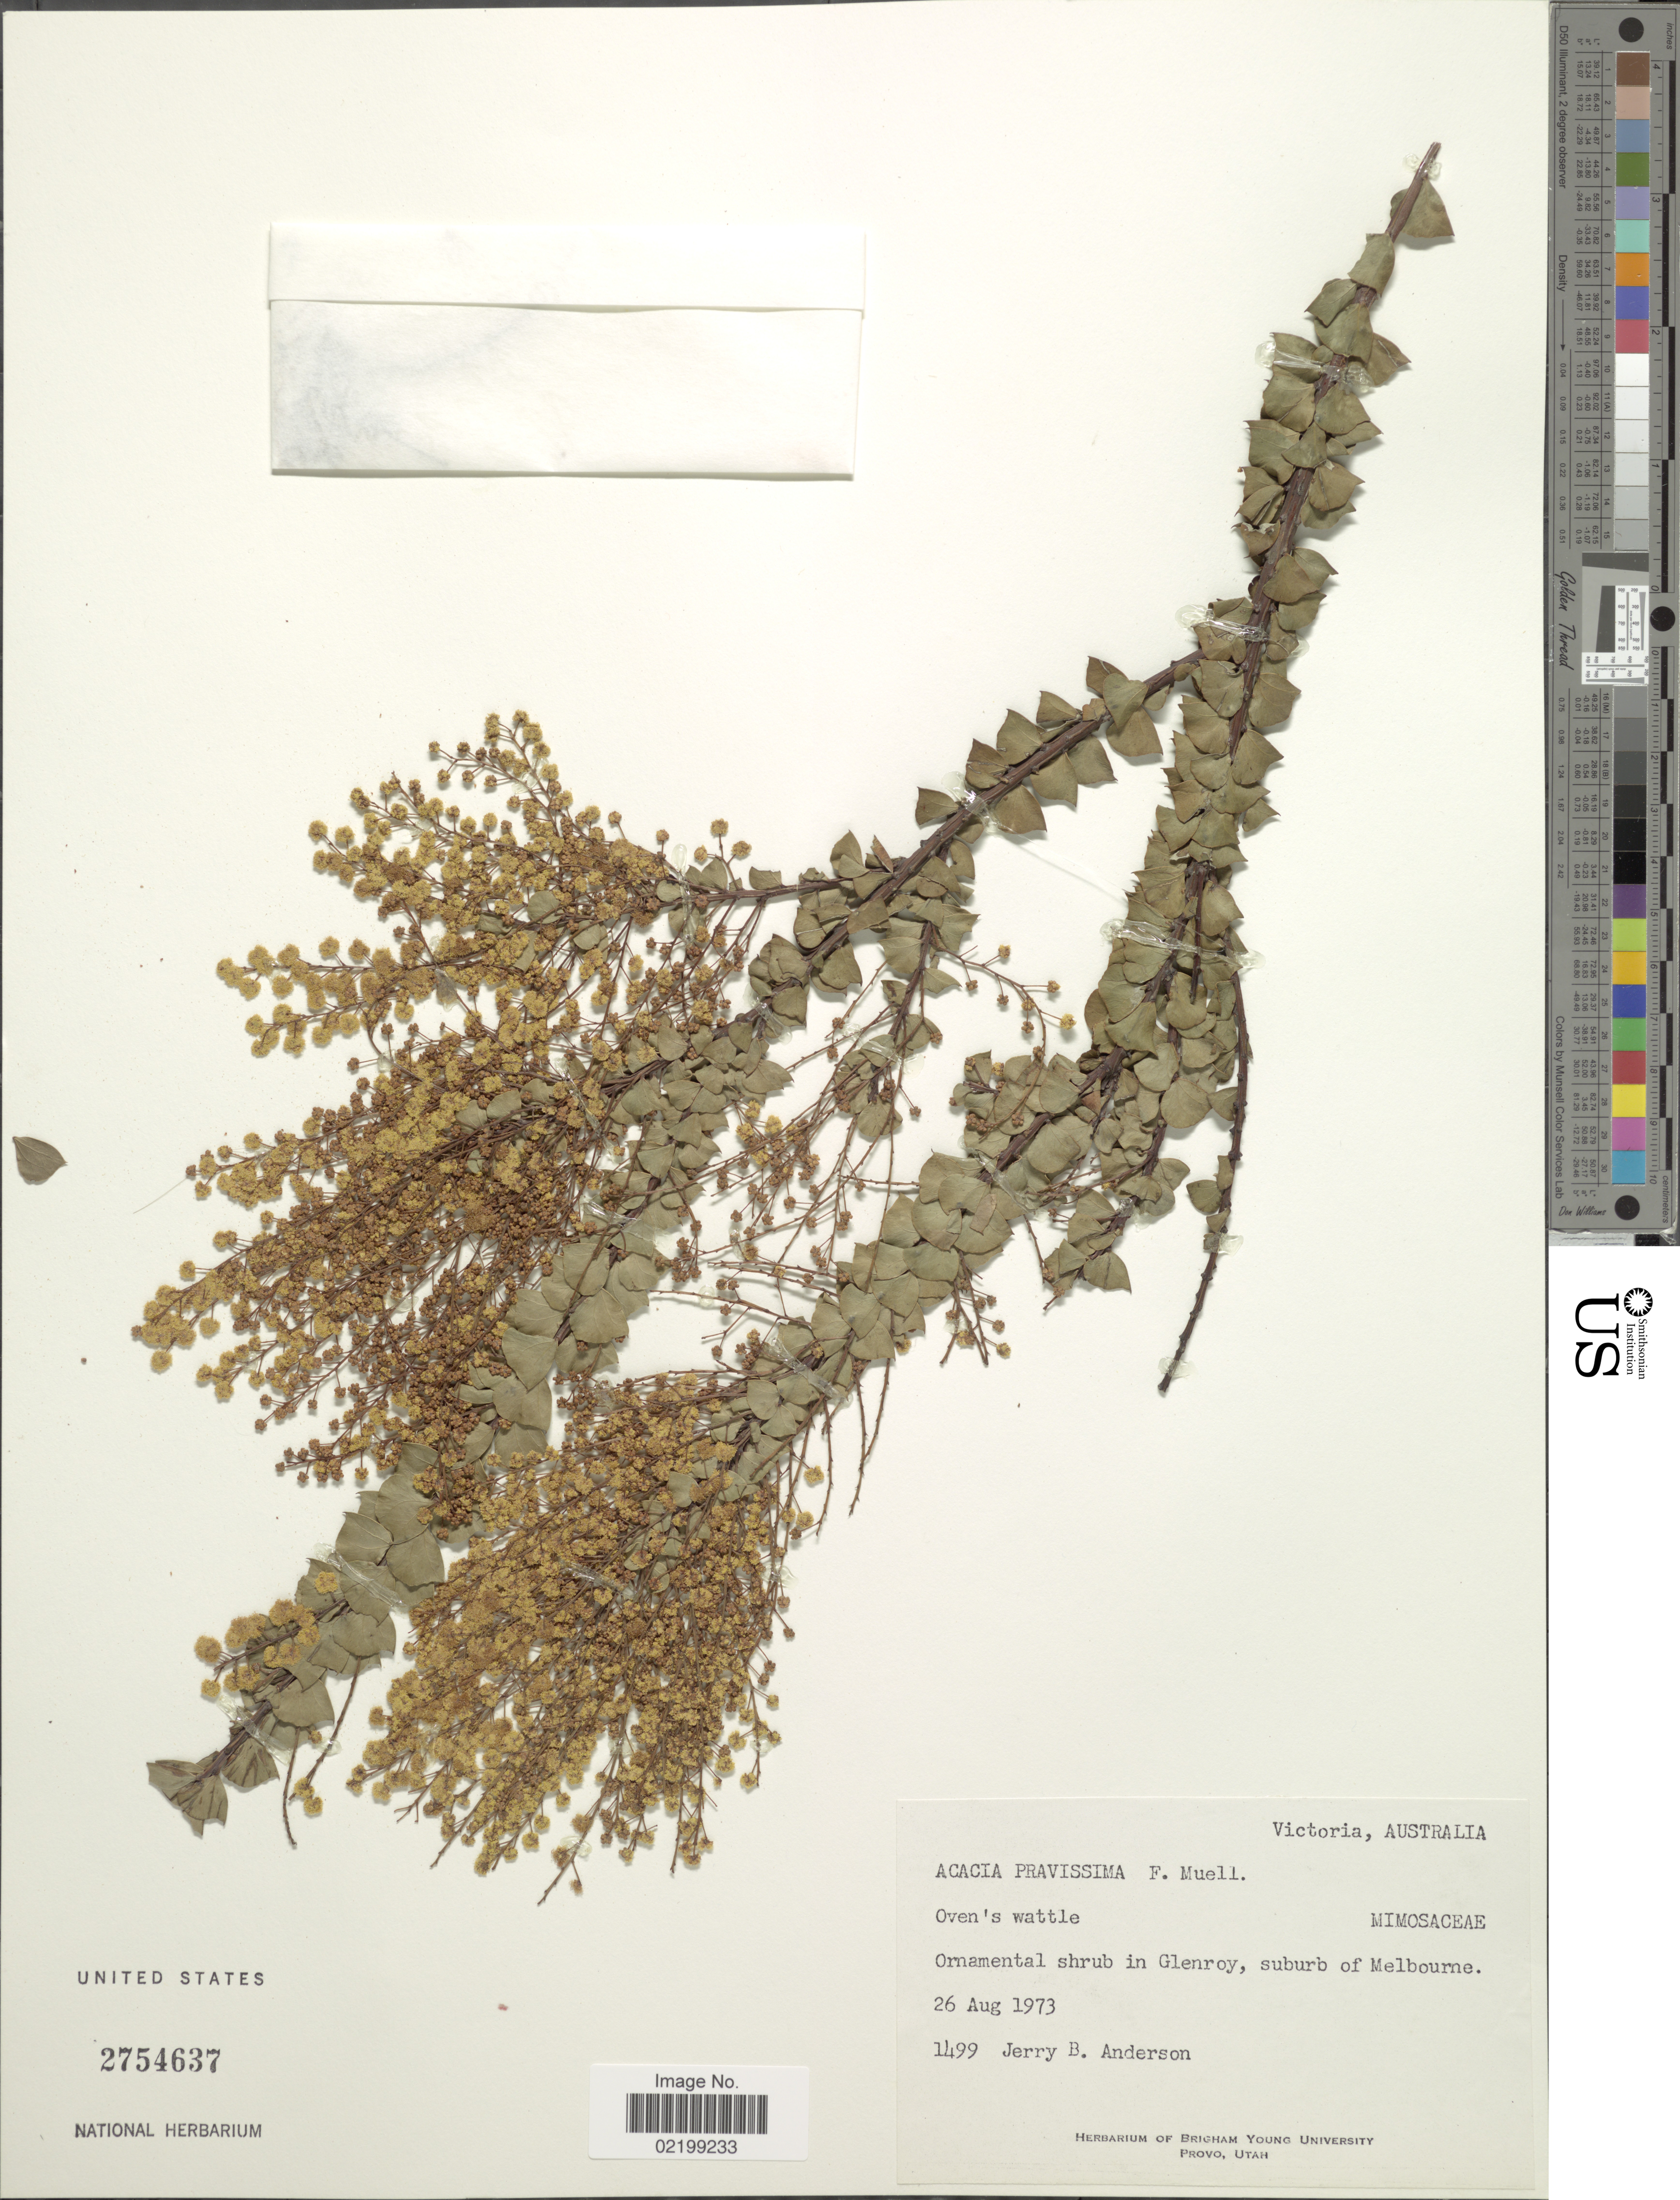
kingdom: Plantae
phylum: Tracheophyta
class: Magnoliopsida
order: Fabales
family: Fabaceae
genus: Acacia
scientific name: Acacia pravissima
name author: F. Muell.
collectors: J. B. Anderson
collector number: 1499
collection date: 1973-08-26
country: Australia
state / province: Victoria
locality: Victoria, Ornamental shrub in Glenroy, suburb of Melbourne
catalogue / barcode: US 2754637